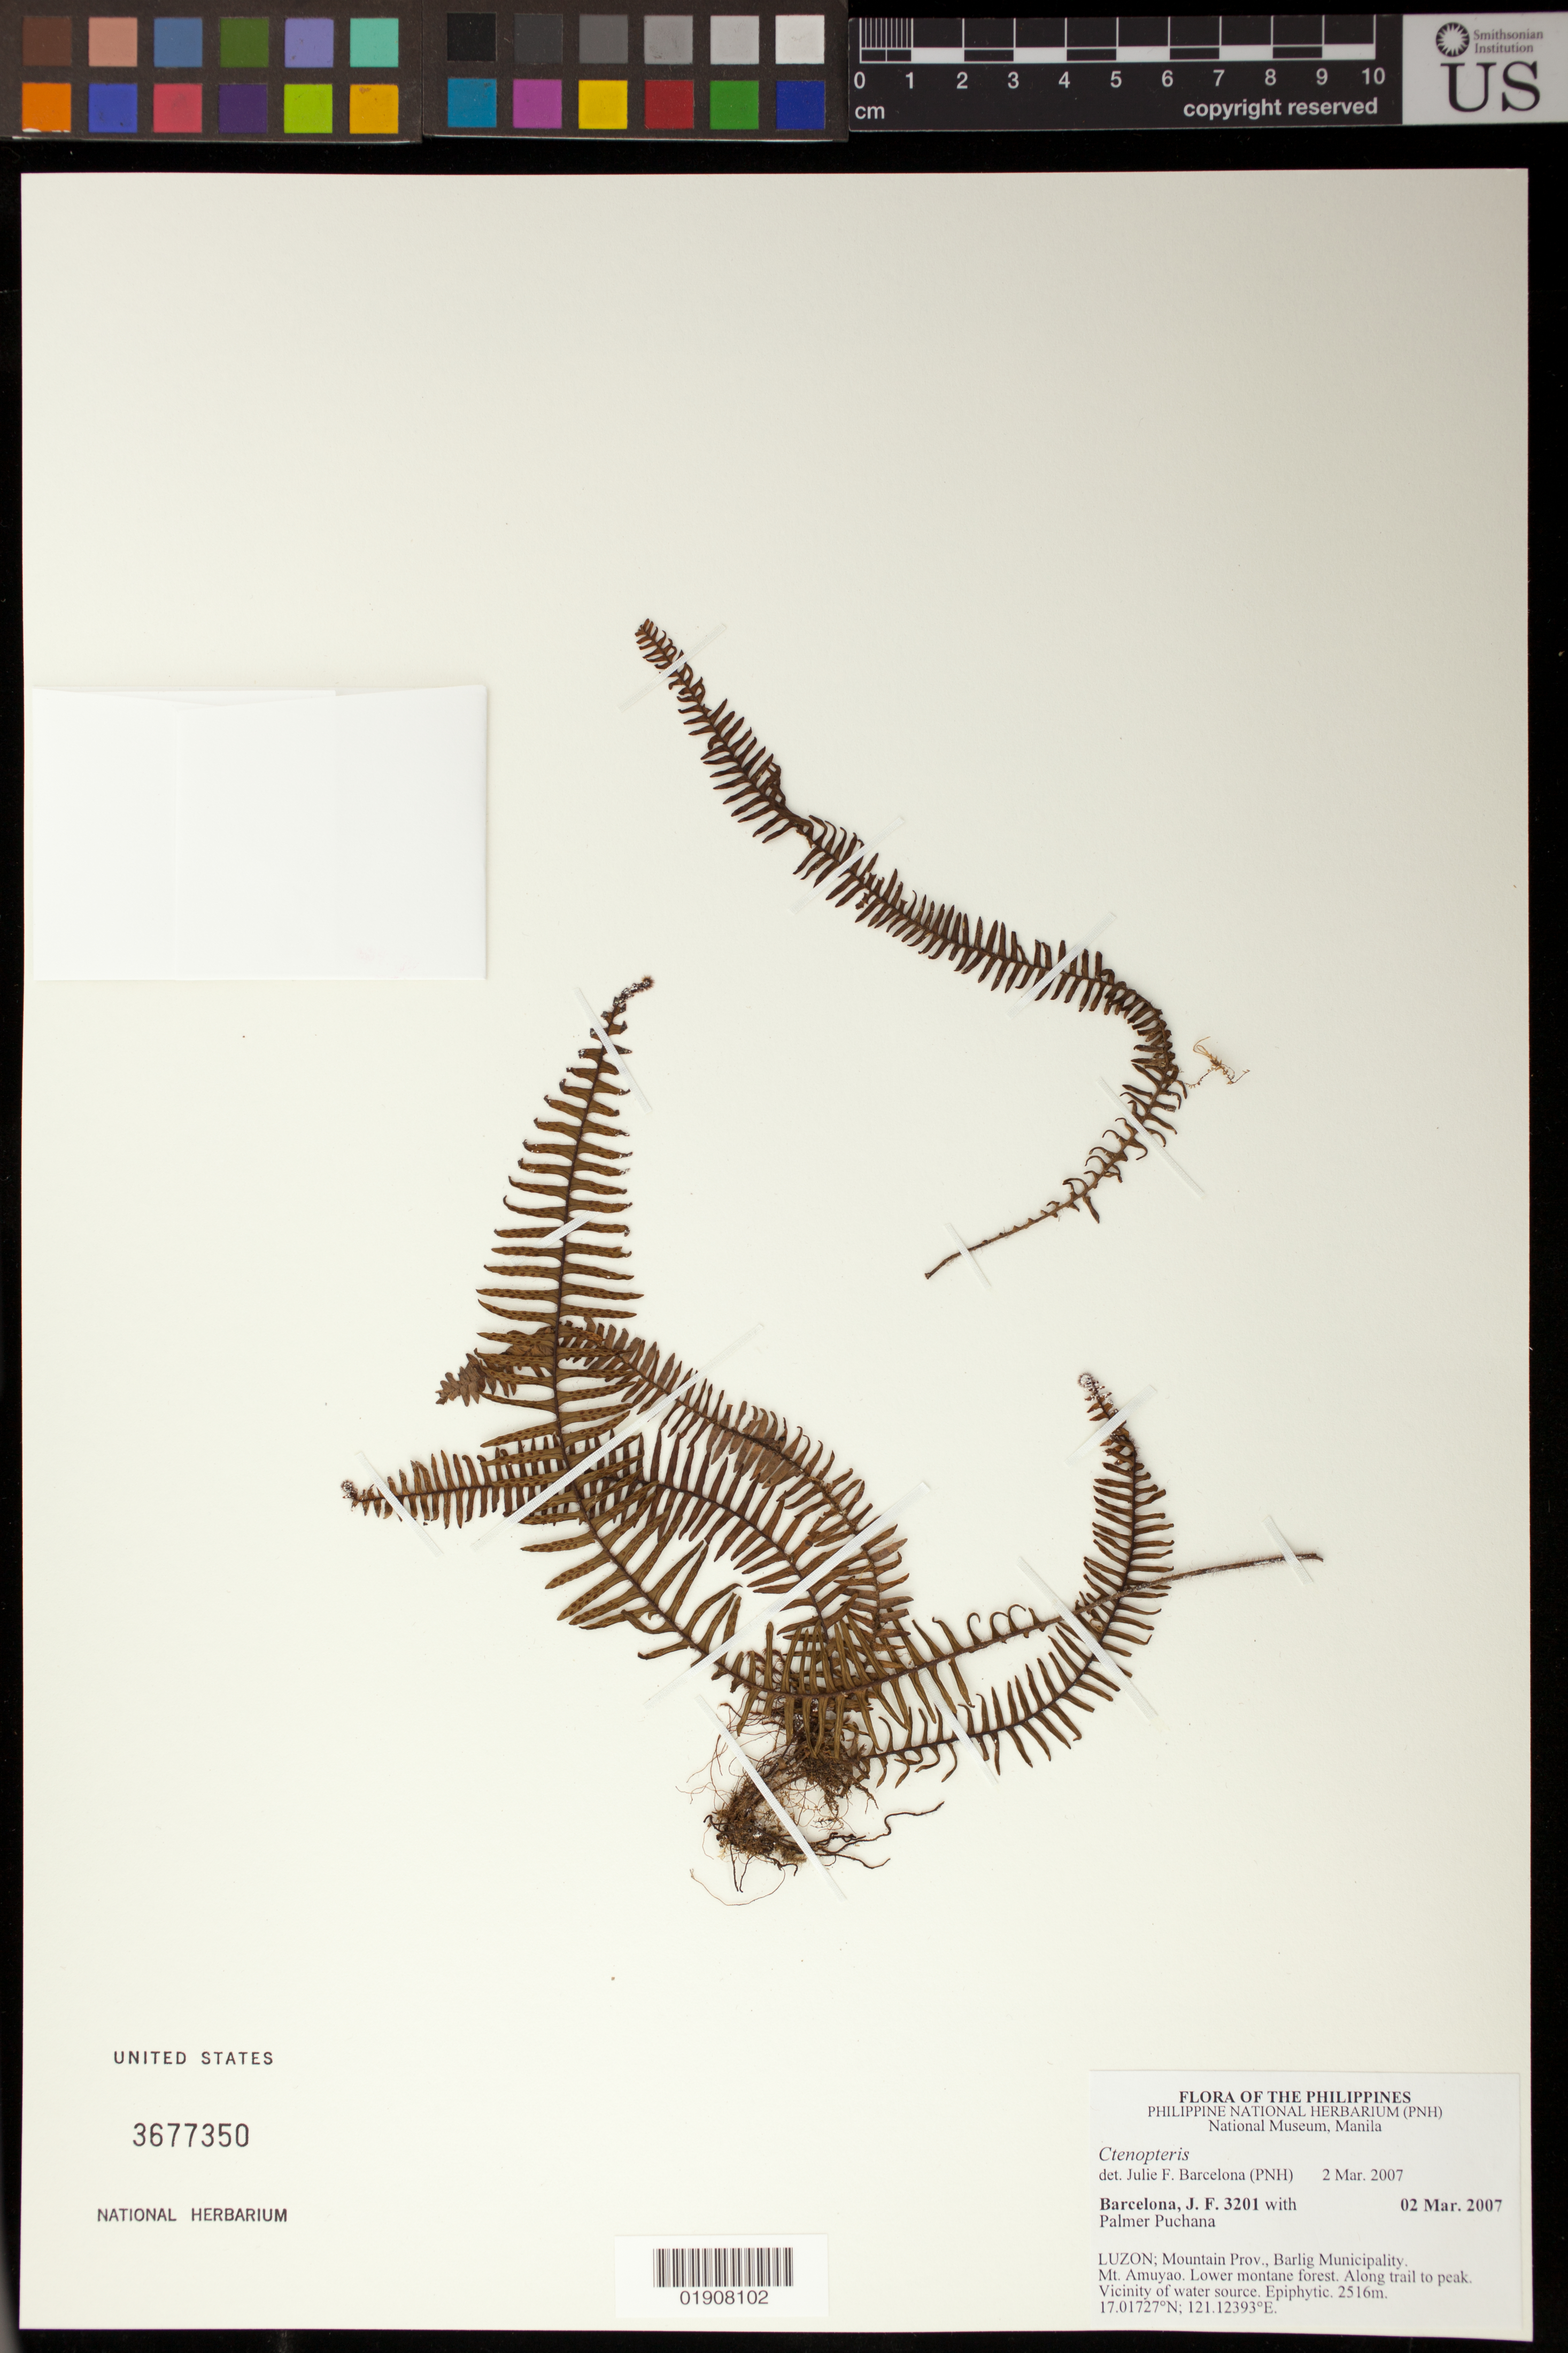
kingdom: Plantae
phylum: Tracheophyta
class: Polypodiopsida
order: Polypodiales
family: Polypodiaceae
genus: Prosaptia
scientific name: Prosaptia sp.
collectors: J. F. Barcelona & P. Puchana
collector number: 3201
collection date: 2007-03-02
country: Philippines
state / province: Cordillera (Administrative Region)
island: Luzon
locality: Luzon; Mountain Prov., Barlig Municipality. Mt. Amuyao. Along trail to peak. Vicinity of water source.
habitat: Lower montane forest. Vicinity of water source.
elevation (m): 2516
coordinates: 17.01727 N, 121.12393 E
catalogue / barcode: US 3677350